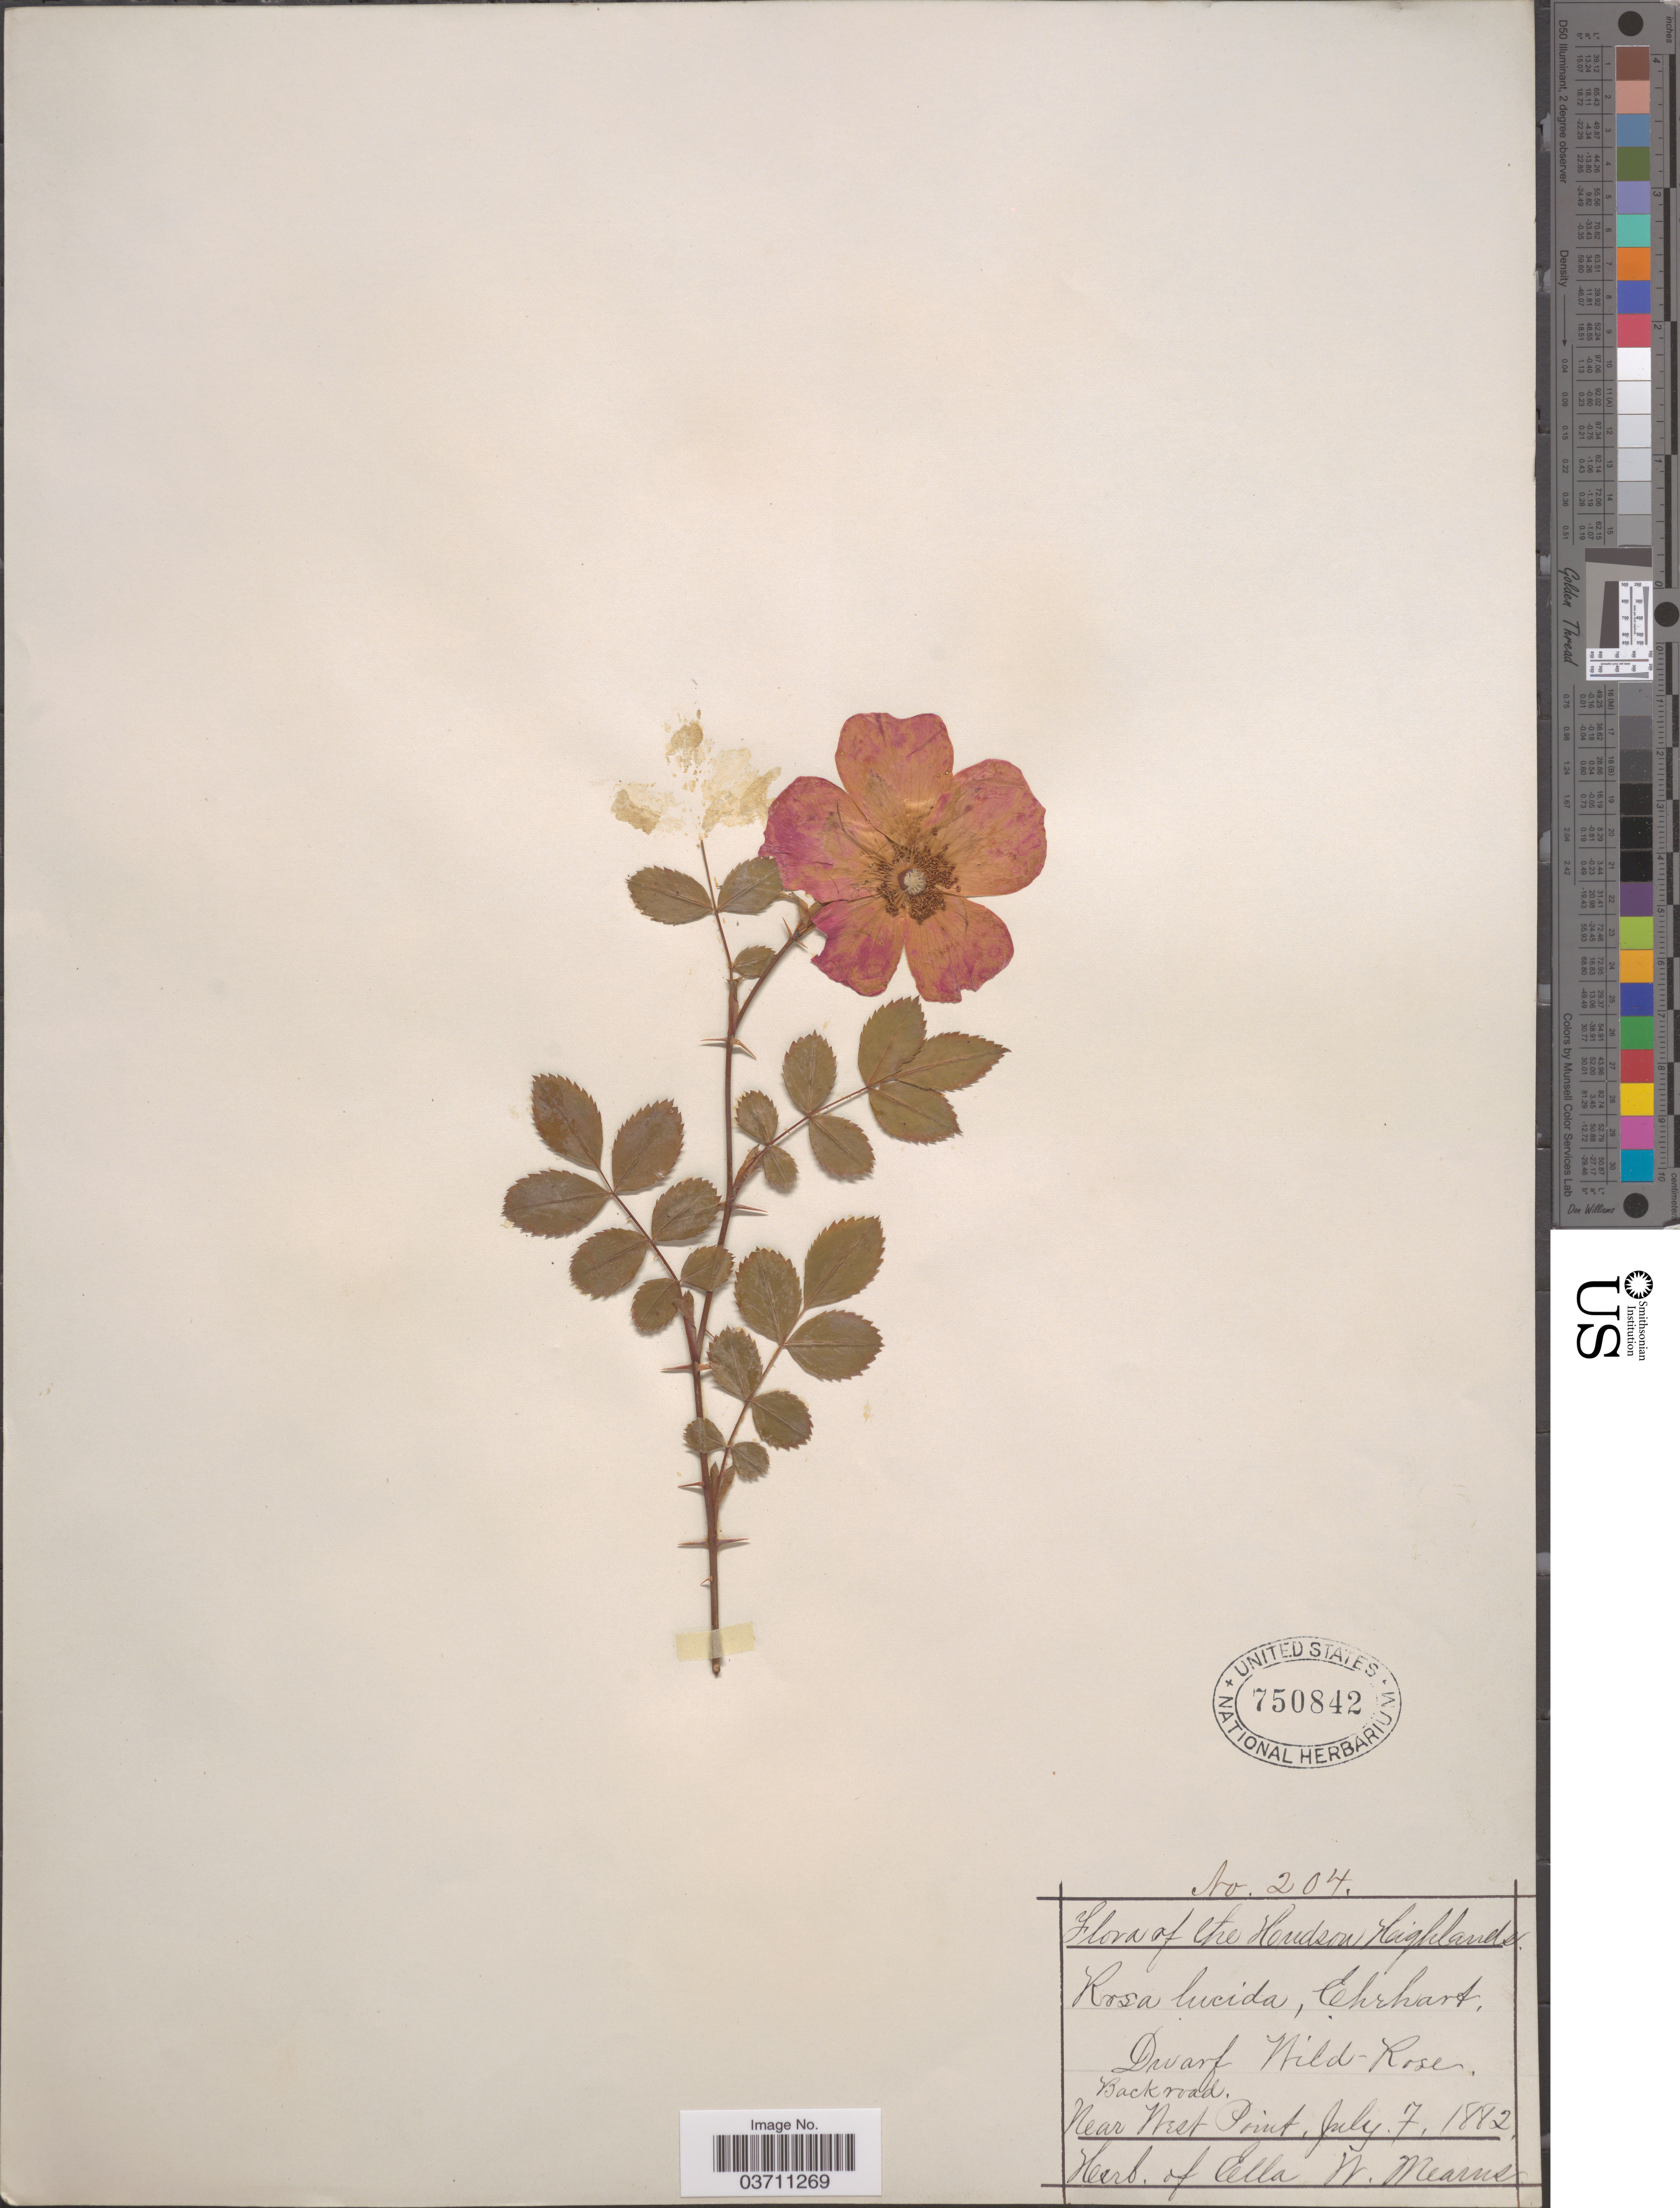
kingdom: Plantae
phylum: Tracheophyta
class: Magnoliopsida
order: Rosales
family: Rosaceae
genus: Rosa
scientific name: Rosa lucida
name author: Meehan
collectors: ex herb. Cella N. Mearns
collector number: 204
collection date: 1882-07-07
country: United States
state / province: New York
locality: The Hudson Highlands. Near West Point.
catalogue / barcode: US 750842